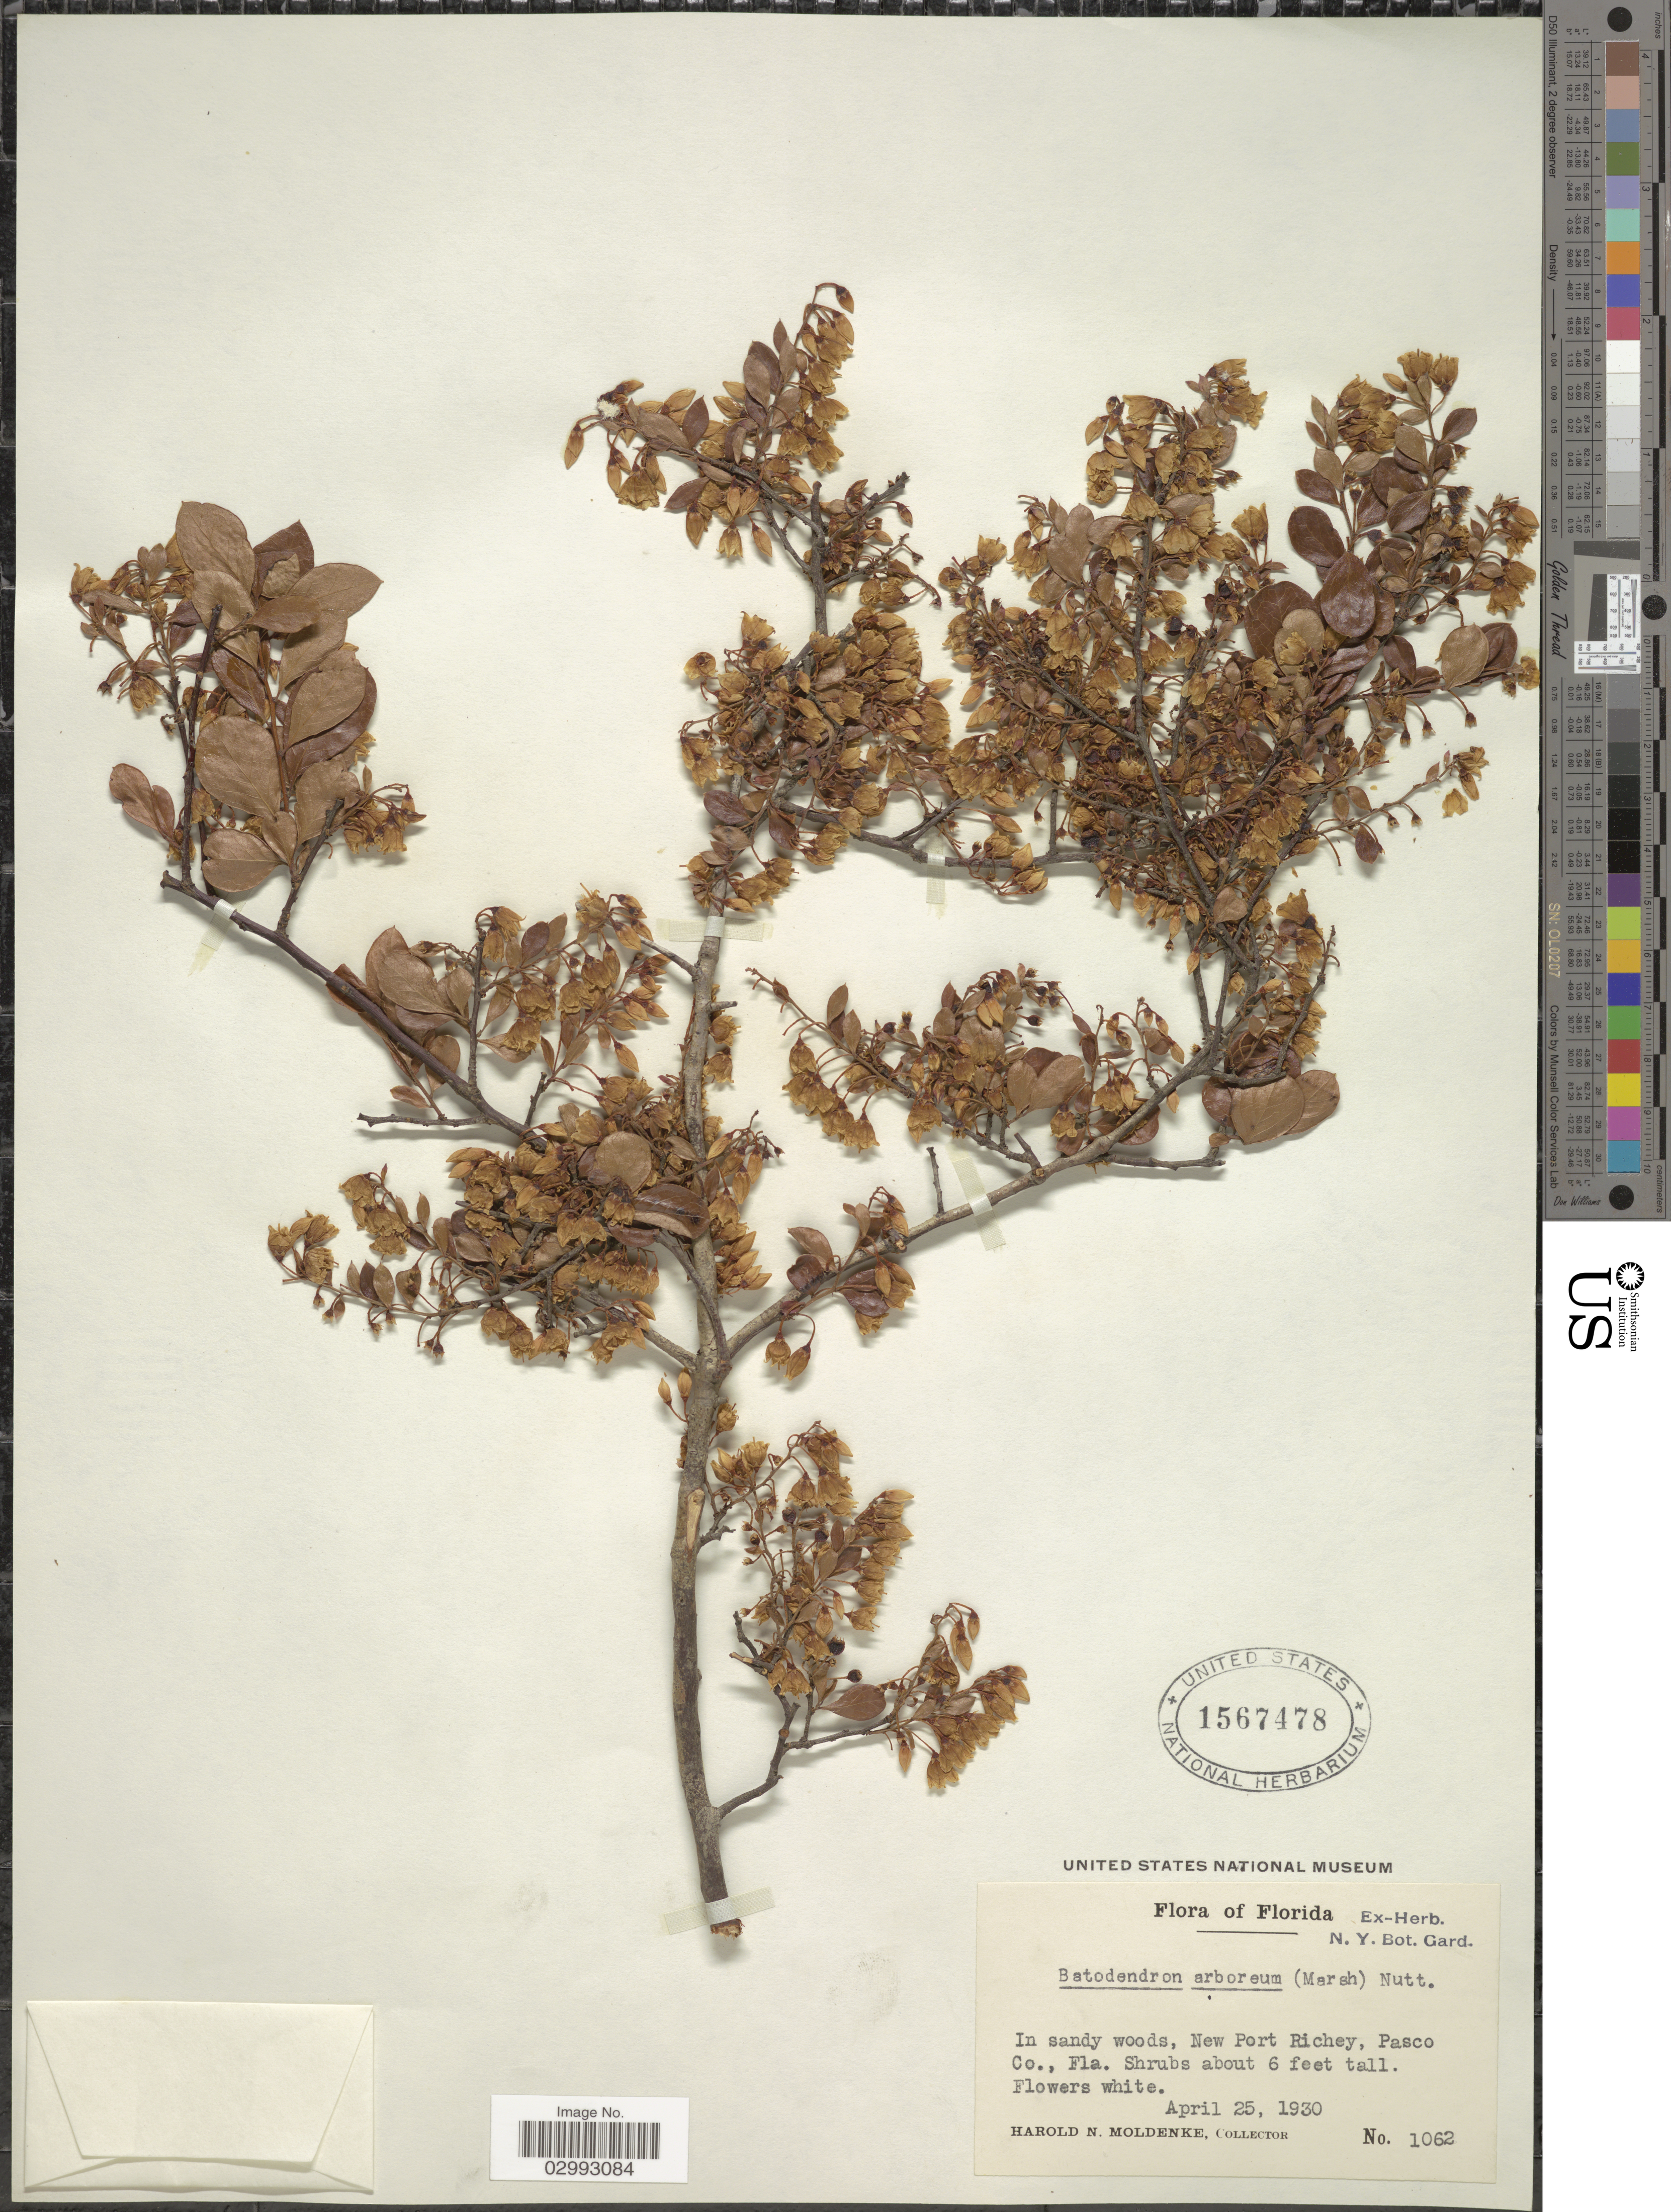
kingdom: Plantae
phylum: Tracheophyta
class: Magnoliopsida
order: Ericales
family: Ericaceae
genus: Batodendron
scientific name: Batodendron arboreum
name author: Nutt.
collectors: H. N. Moldenke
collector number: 1062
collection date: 1930-04-25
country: United States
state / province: Florida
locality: New Port Richey, Pasco Co., Fla.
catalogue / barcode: US 1567478